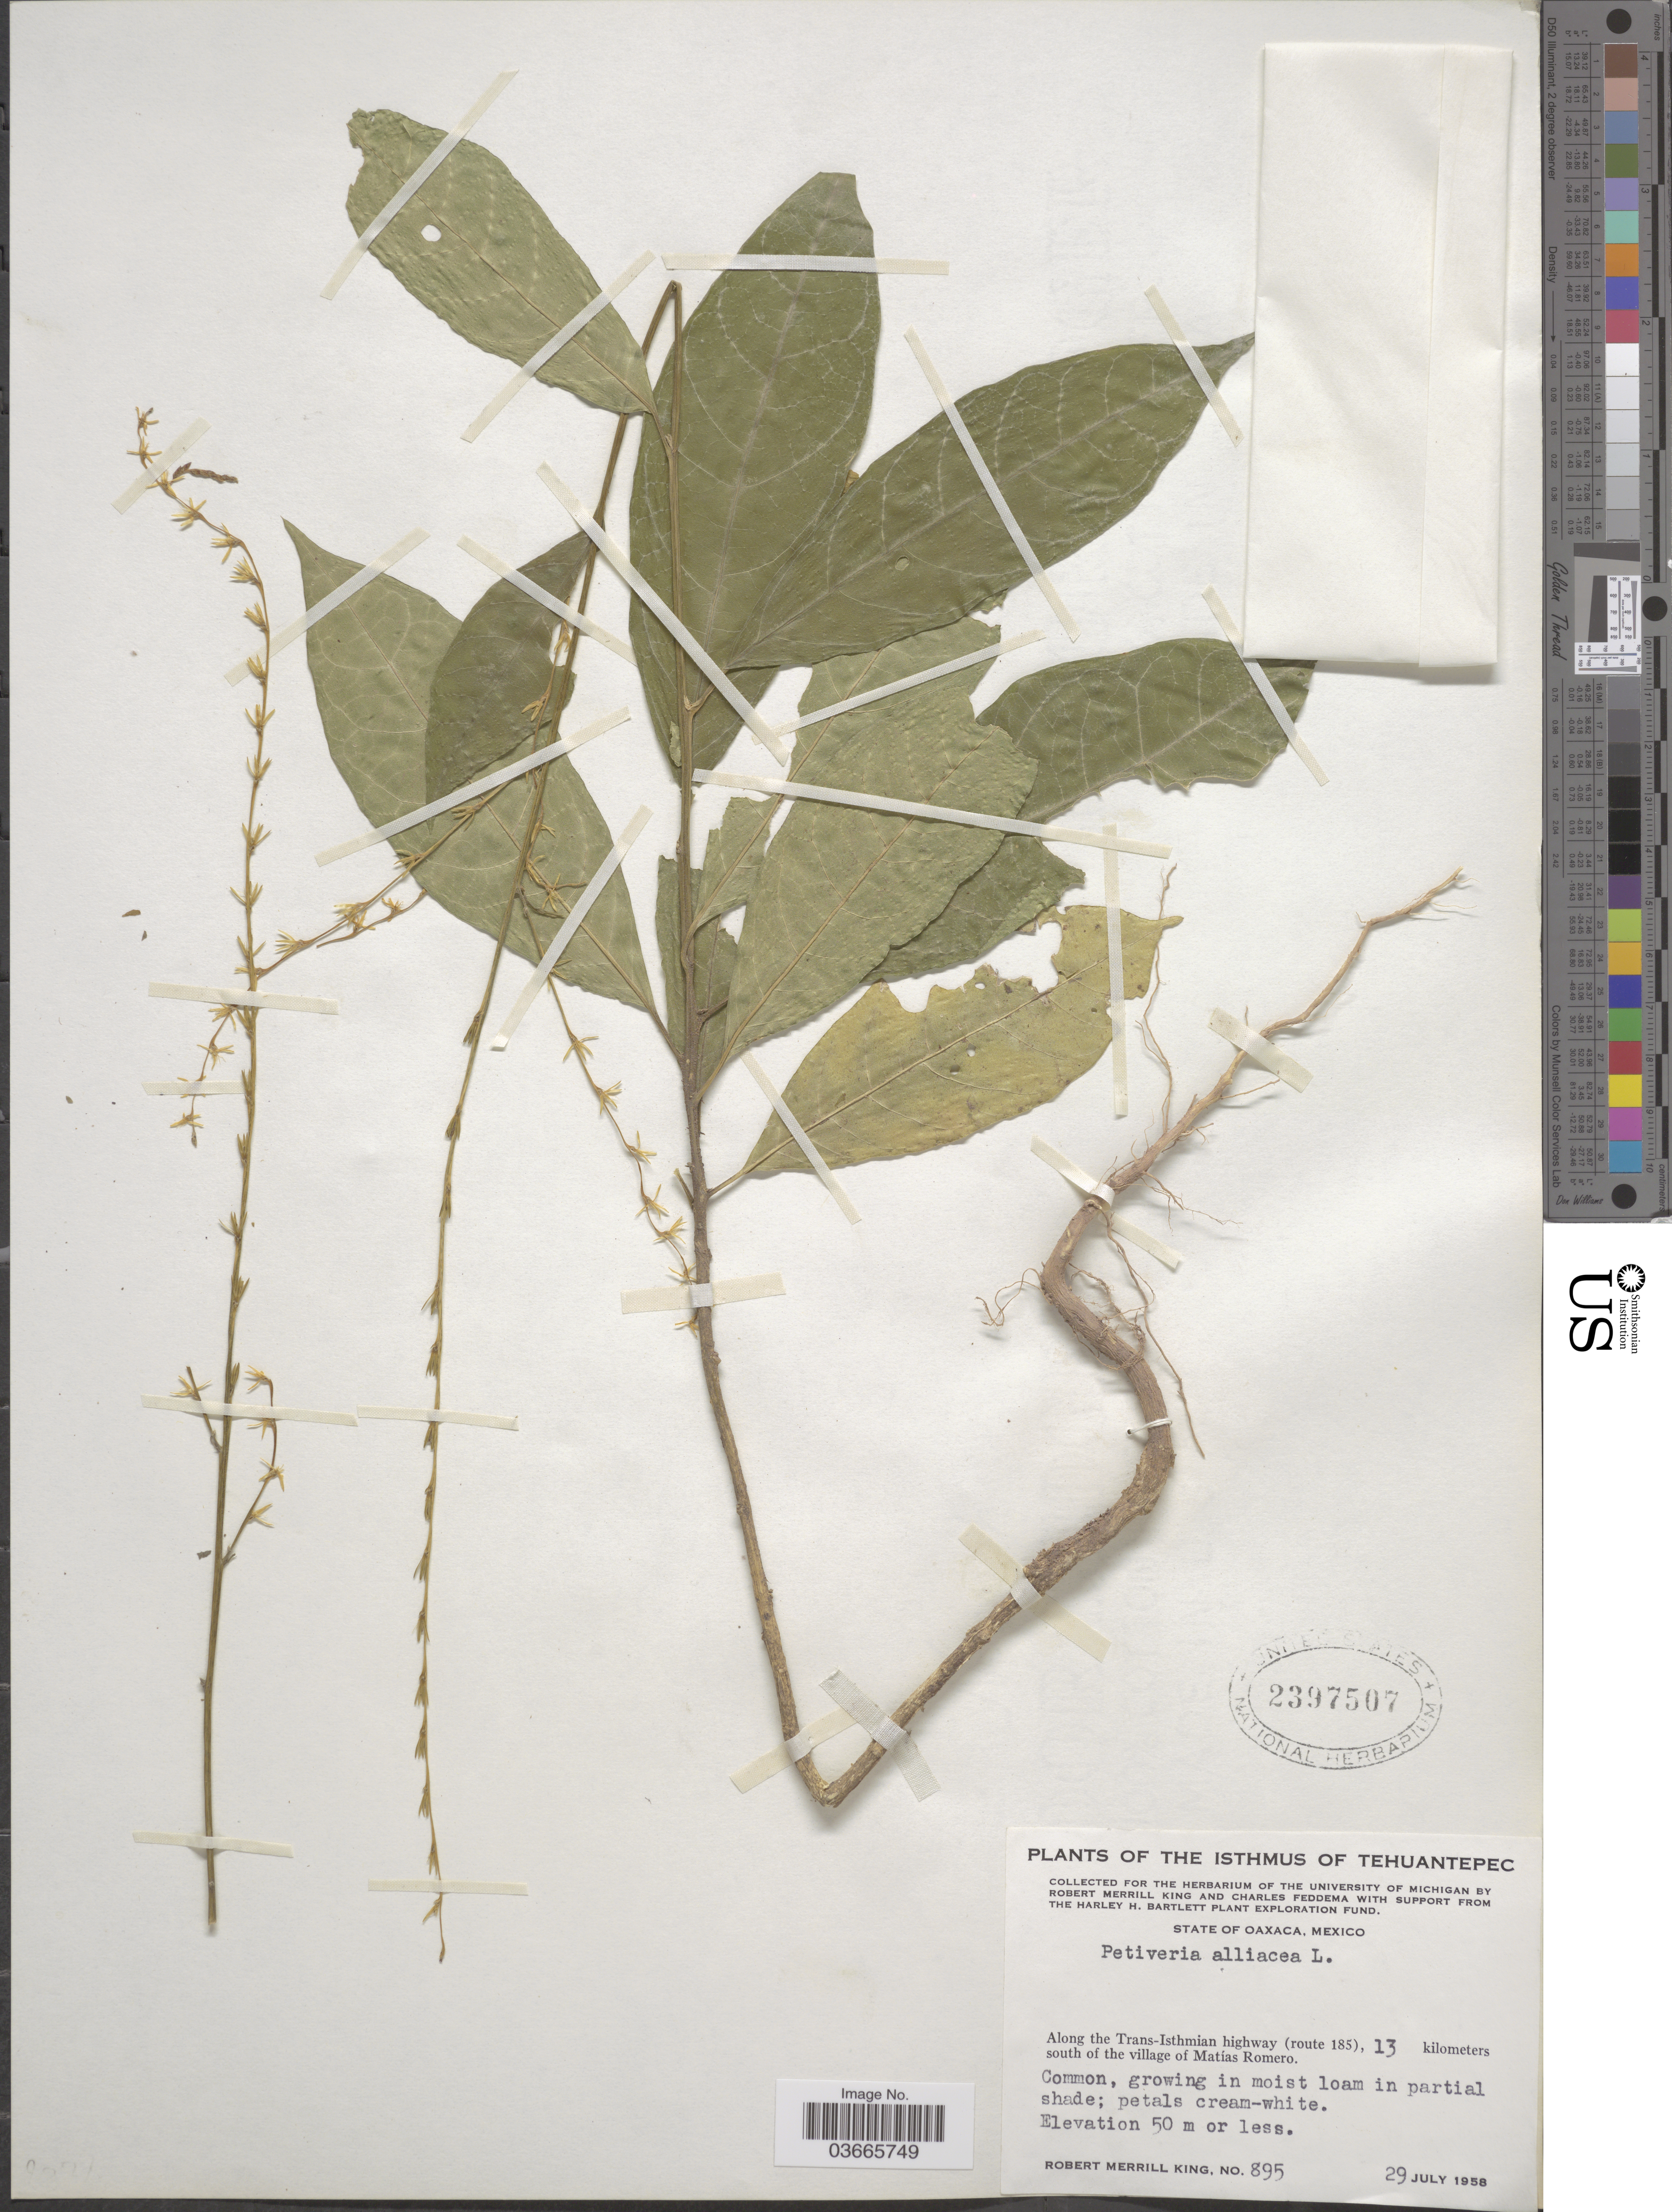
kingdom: Plantae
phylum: Tracheophyta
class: Magnoliopsida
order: Caryophyllales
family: Phytolaccaceae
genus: Petiveria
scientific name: Petiveria alliacea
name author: L.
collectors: R. M. King & C. Feddema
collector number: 895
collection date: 1958-07-29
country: Mexico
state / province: Oaxaca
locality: The Isthmus of Tehuantepec. Along the Trans-Isthmian highway (route 185), 13 kilometers south of the village of Matías Romero.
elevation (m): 50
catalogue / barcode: US 2397507